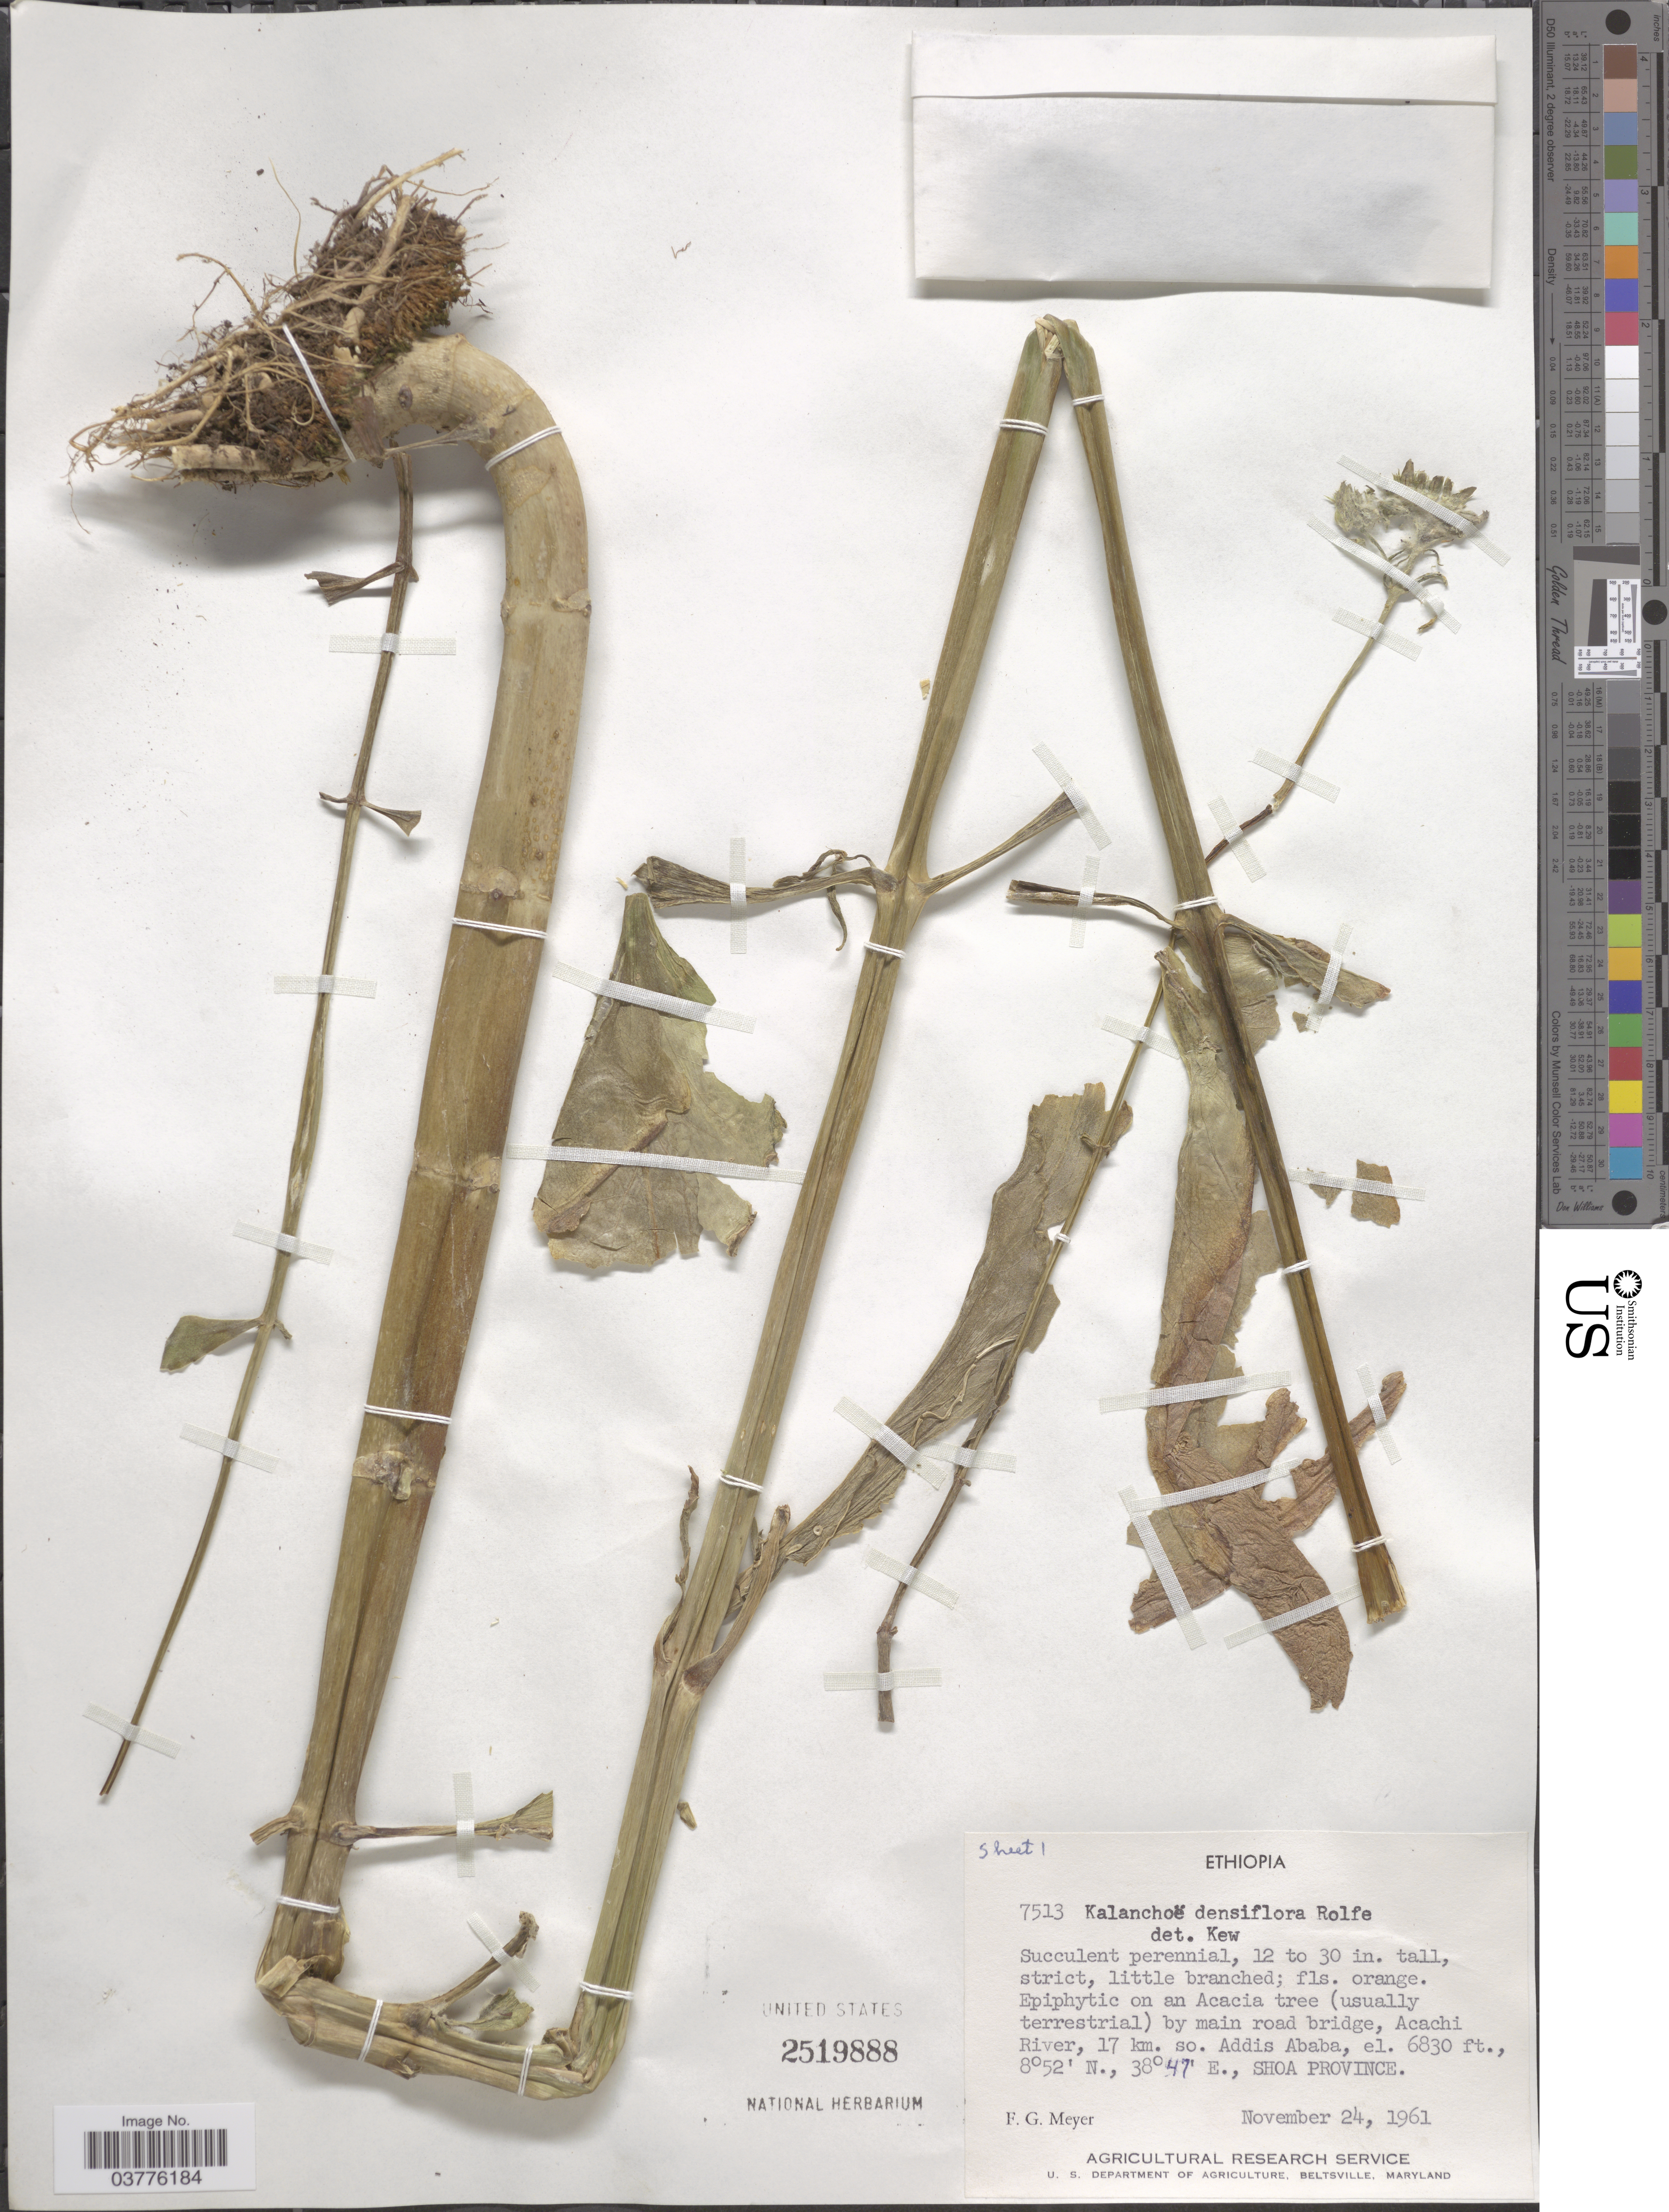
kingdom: Plantae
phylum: Tracheophyta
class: Magnoliopsida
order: Saxifragales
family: Crassulaceae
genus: Kalanchoe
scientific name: Kalanchoe densiflora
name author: Rolfe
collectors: F. G. Meyer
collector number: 7513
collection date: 1961-11-24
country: Ethiopia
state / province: Addis Ababa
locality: Acachi River, 17 km. so. Addis Ababa, Shoa Province.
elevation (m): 2082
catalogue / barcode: US 2519888